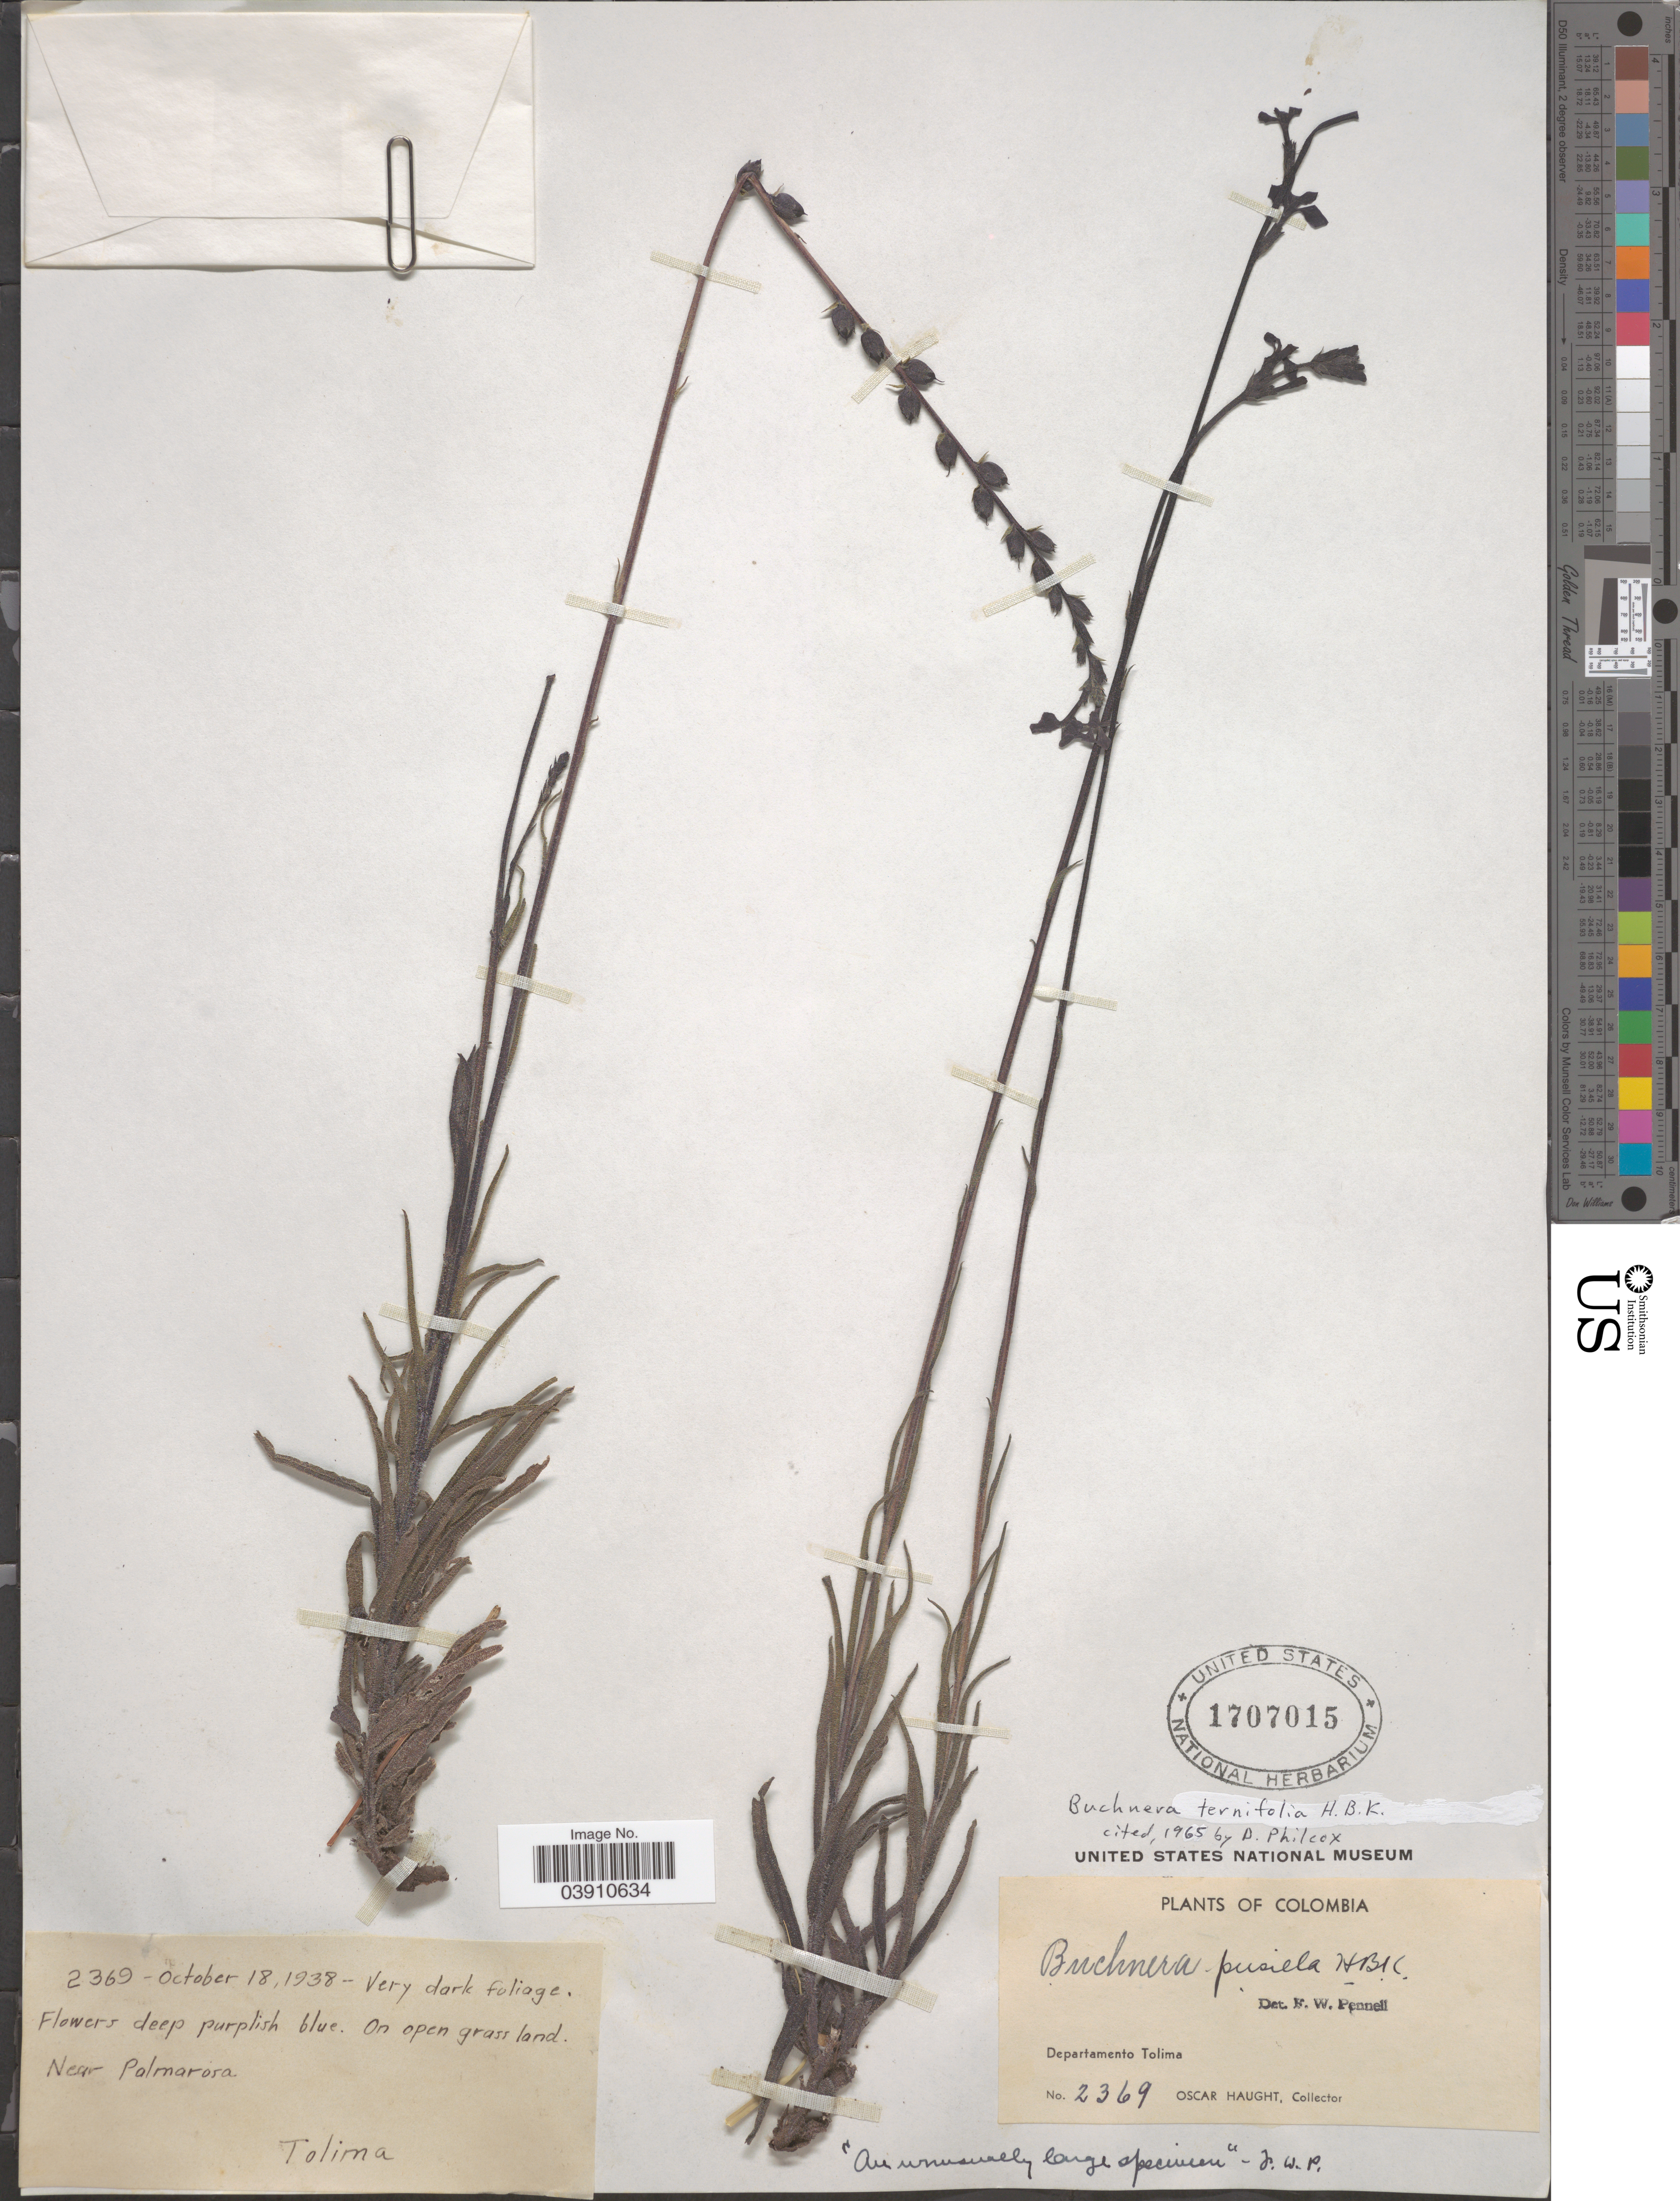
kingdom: Plantae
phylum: Tracheophyta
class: Magnoliopsida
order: Lamiales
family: Orobanchaceae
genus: Buchnera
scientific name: Buchnera ternifolia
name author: Kunth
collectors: O. L. Haught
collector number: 2369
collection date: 1938-10-18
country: Colombia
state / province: Tolima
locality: Near Palmarosa. Departamento Tolima.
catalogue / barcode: US 1707015